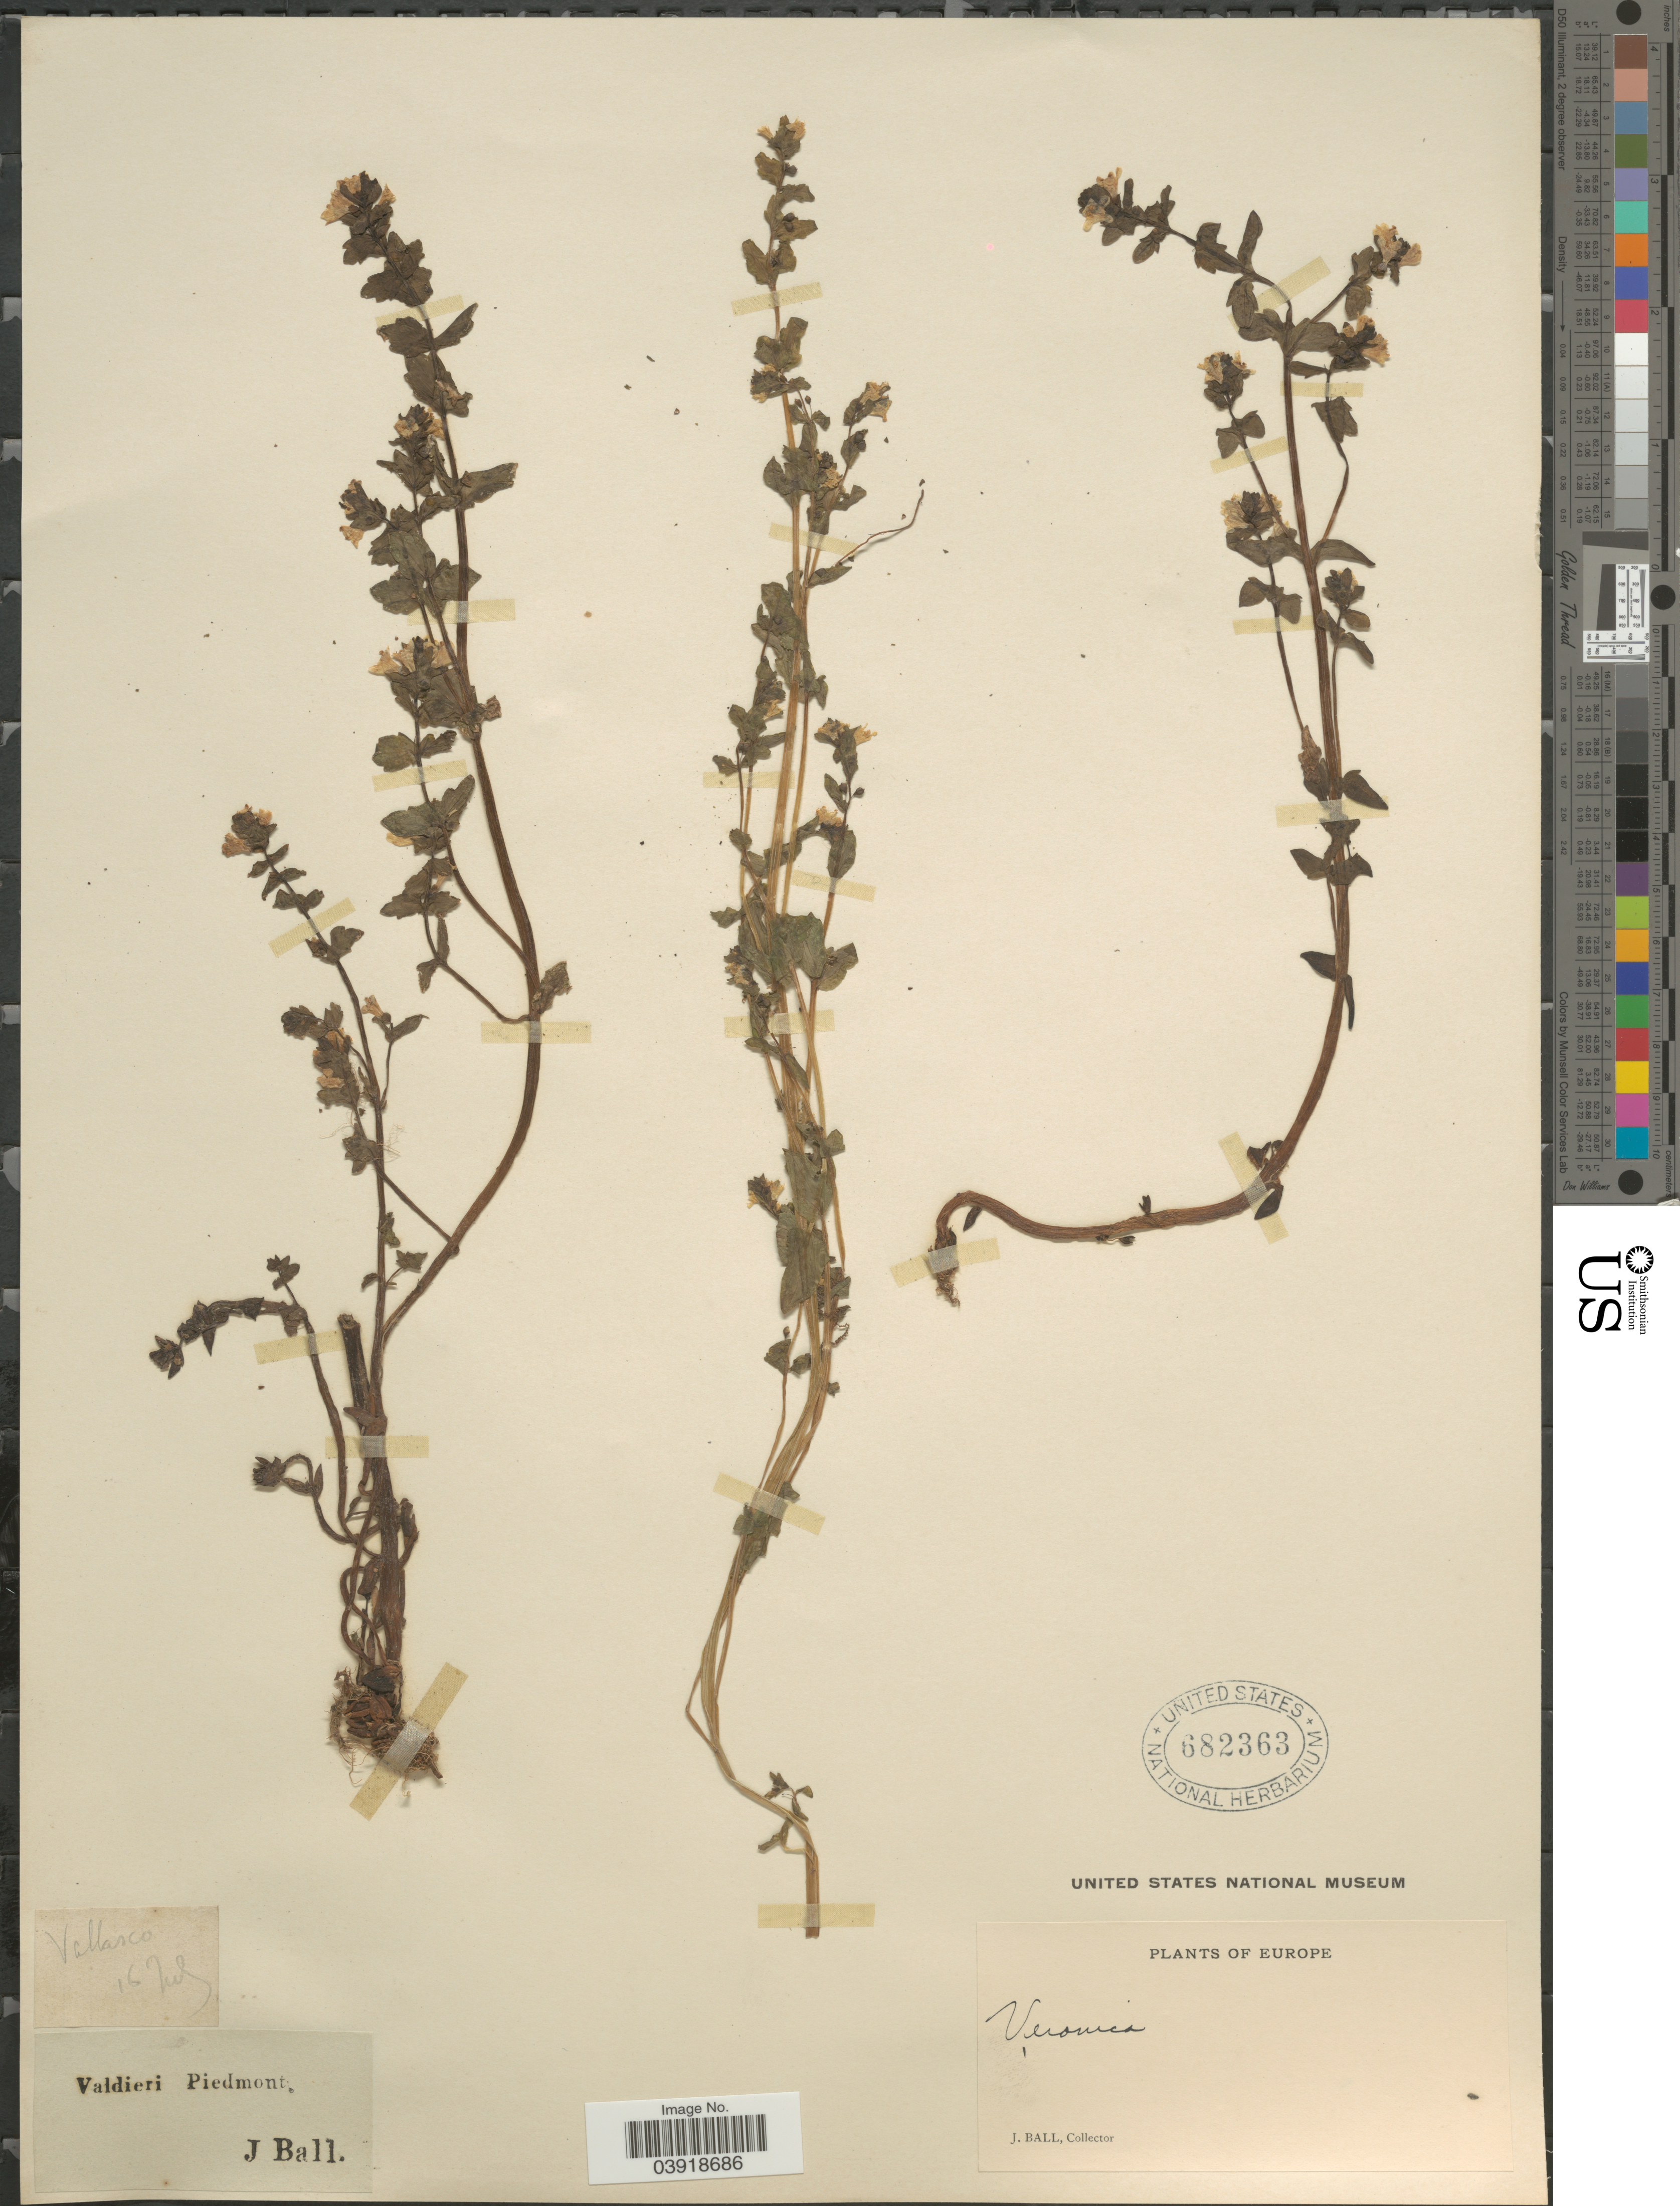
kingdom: Plantae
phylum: Tracheophyta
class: Magnoliopsida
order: Lamiales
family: Orobanchaceae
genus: Tozzia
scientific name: Tozzia sp.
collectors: J. Ball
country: Italy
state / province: Piedmont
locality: Vallasco. Valdieri Piedmont. Europe.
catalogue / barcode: US 682363